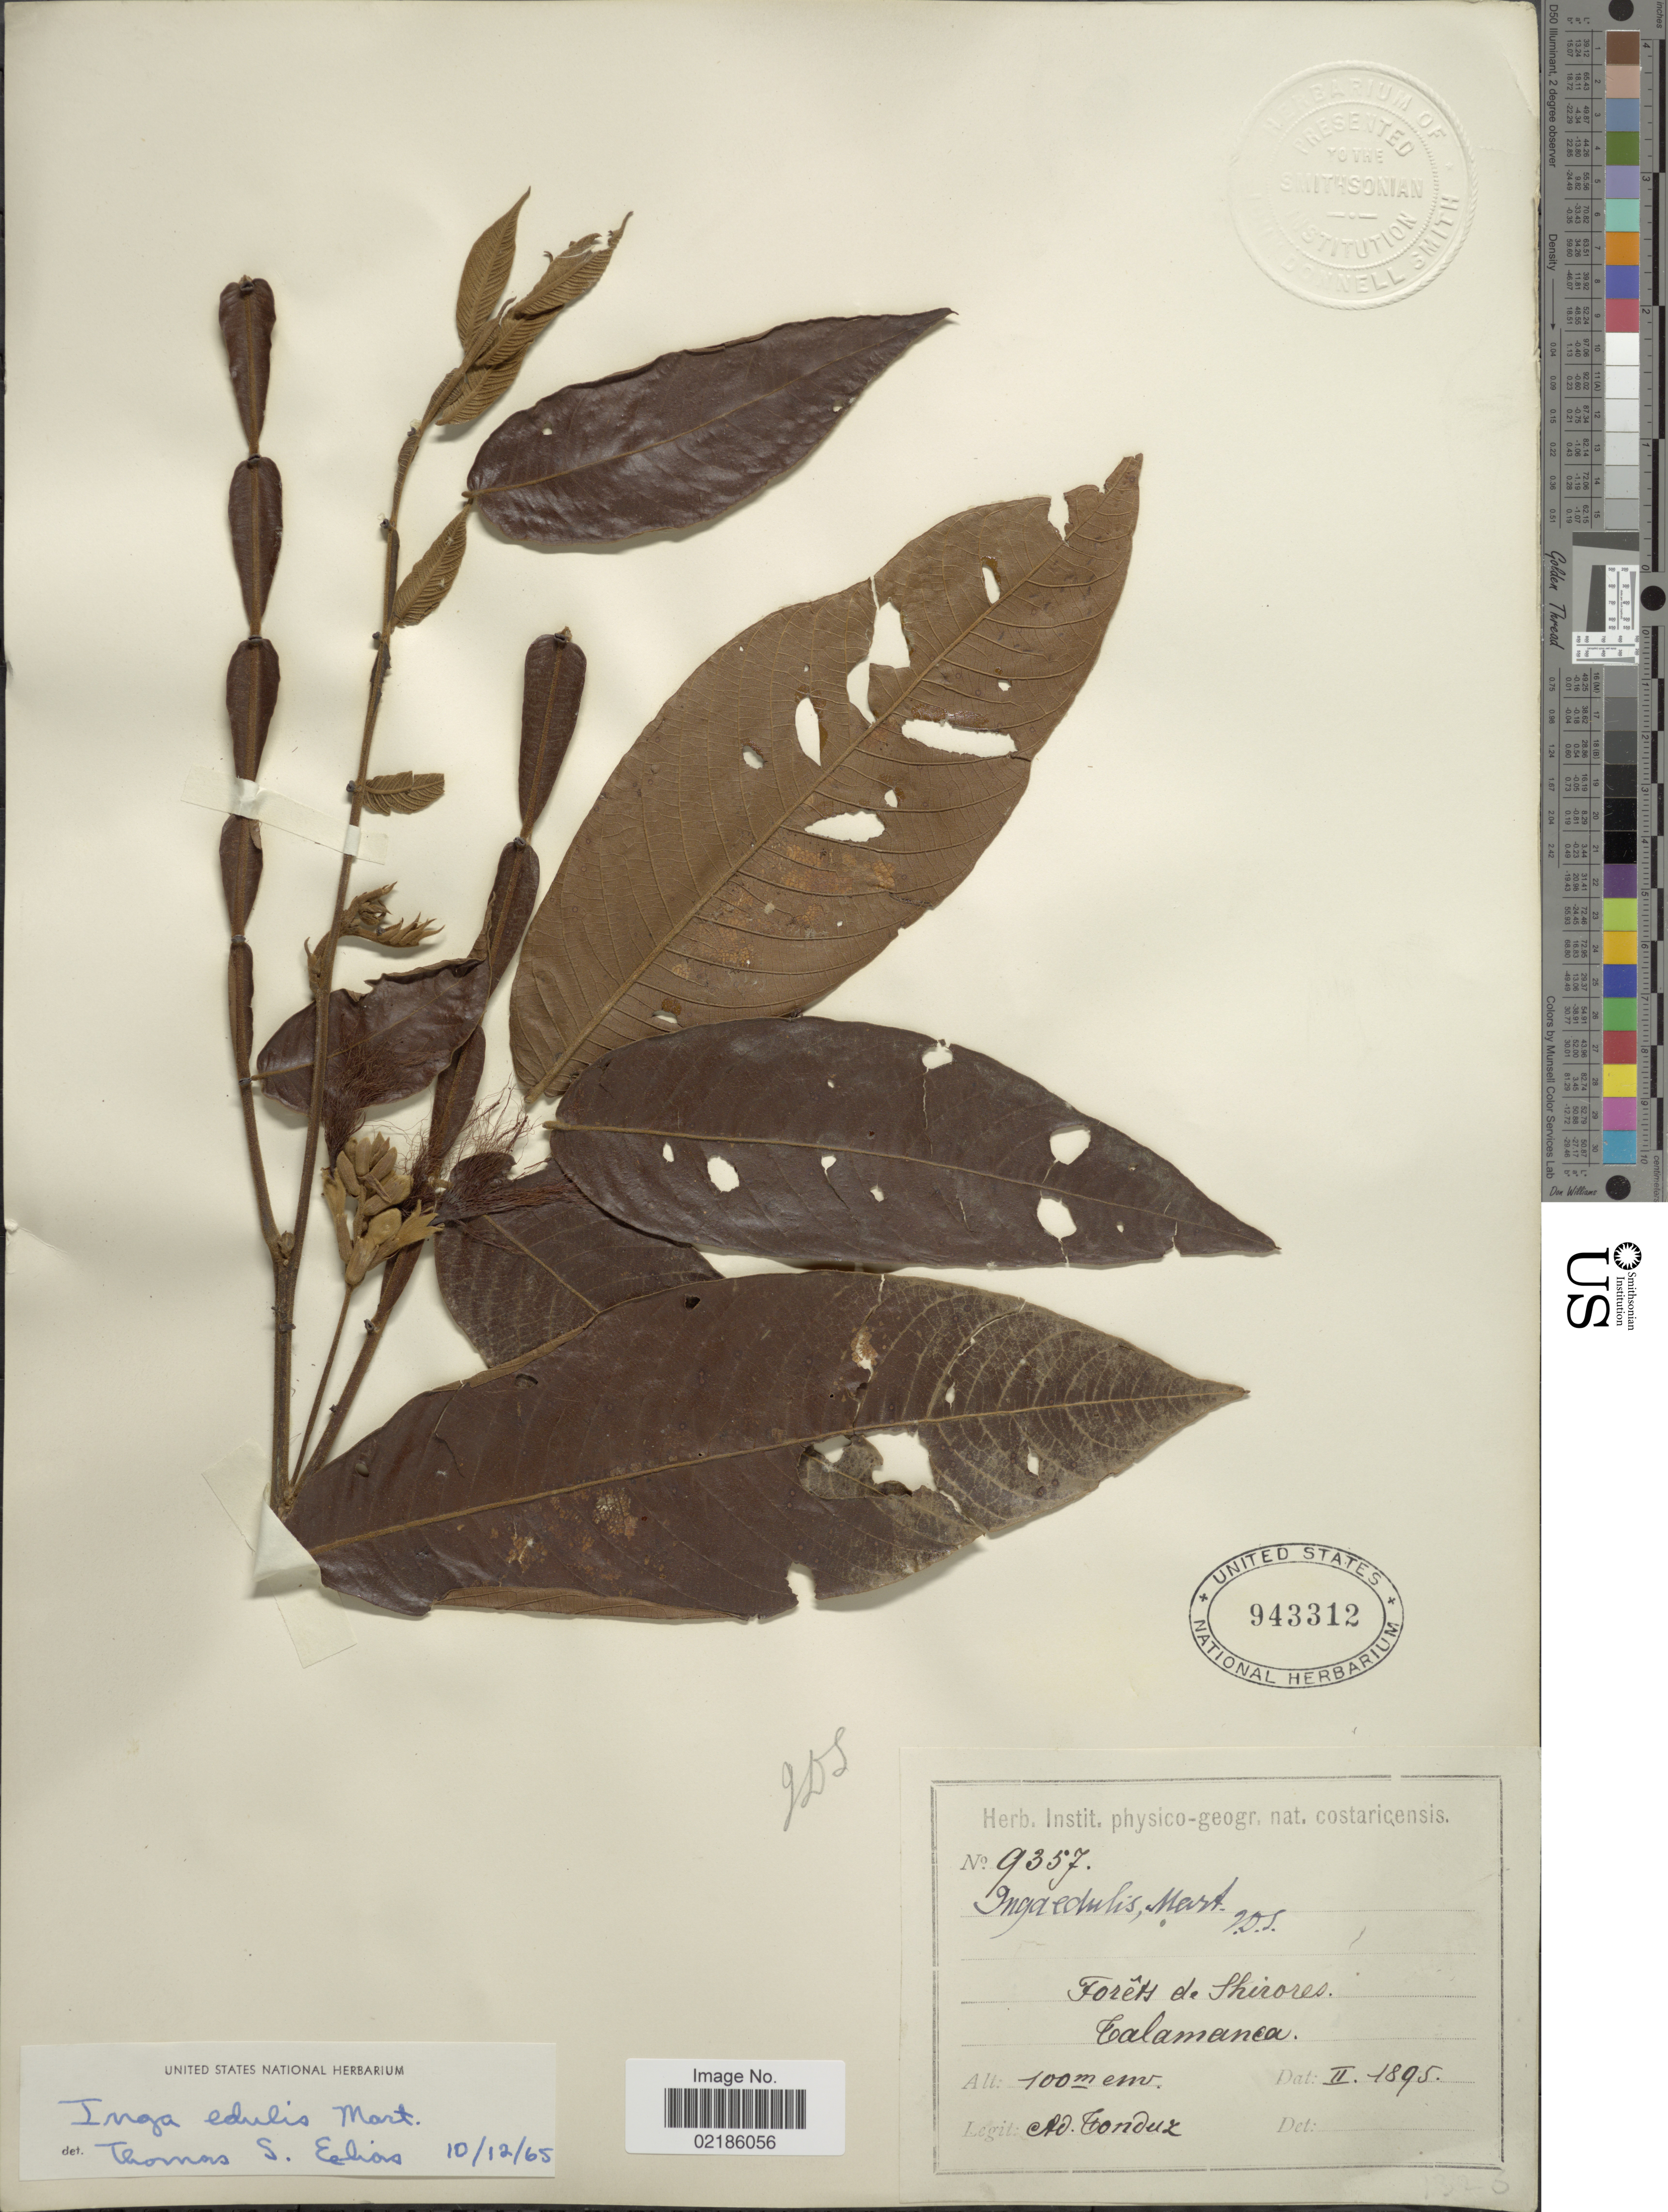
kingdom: Plantae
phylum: Tracheophyta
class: Magnoliopsida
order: Fabales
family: Fabaceae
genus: Inga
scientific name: Inga edulis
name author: Mart.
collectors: A. Tonduz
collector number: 9357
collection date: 1895-02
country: Costa Rica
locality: Costaricensis. Forets de Shirores. Talamanca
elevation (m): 100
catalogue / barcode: US 943312